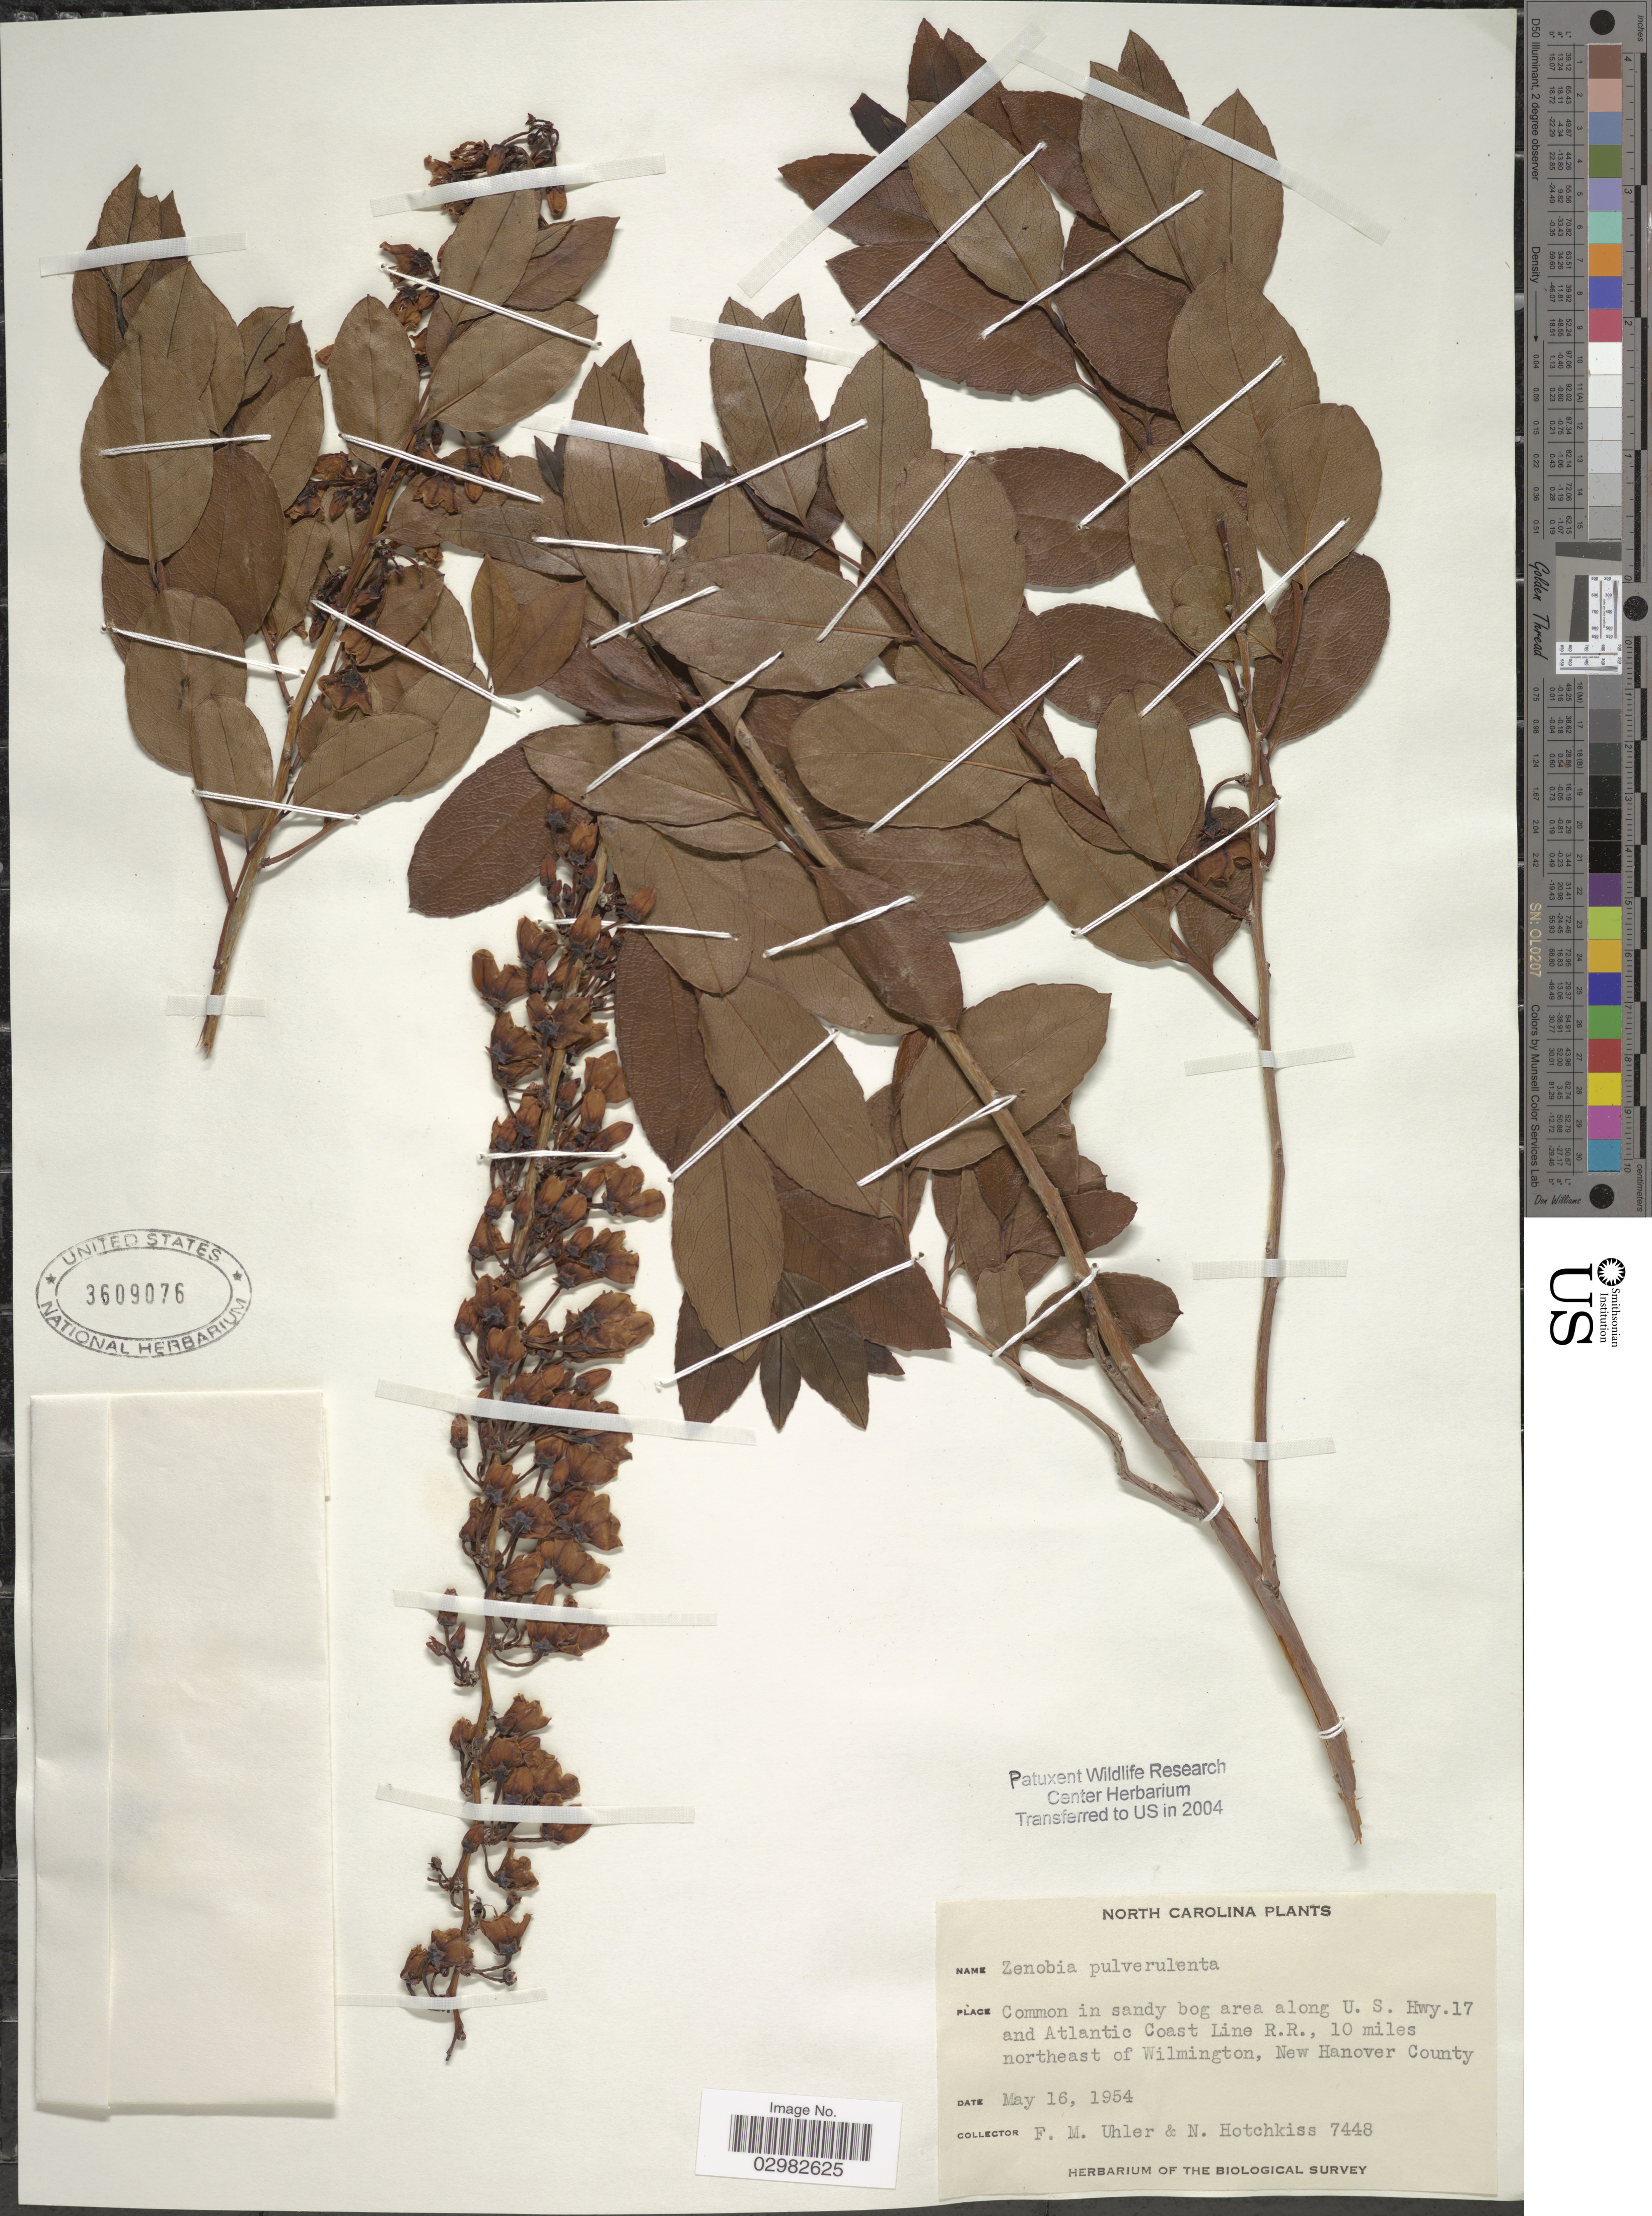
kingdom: Plantae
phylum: Tracheophyta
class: Magnoliopsida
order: Ericales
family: Ericaceae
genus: Zenobia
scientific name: Zenobia pulverulenta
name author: (W. Bartram ex Willd.) Pollard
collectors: F. M. Uhler & N. Hotchkiss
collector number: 7448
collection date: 1954-05-16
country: United States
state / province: North Carolina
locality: Common in sandy bog area along U.S. Hwy.17 and Atlantic Coast Line R.R., 10 miles northeast of Wilmington, New Hanover County.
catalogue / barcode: US 3609076